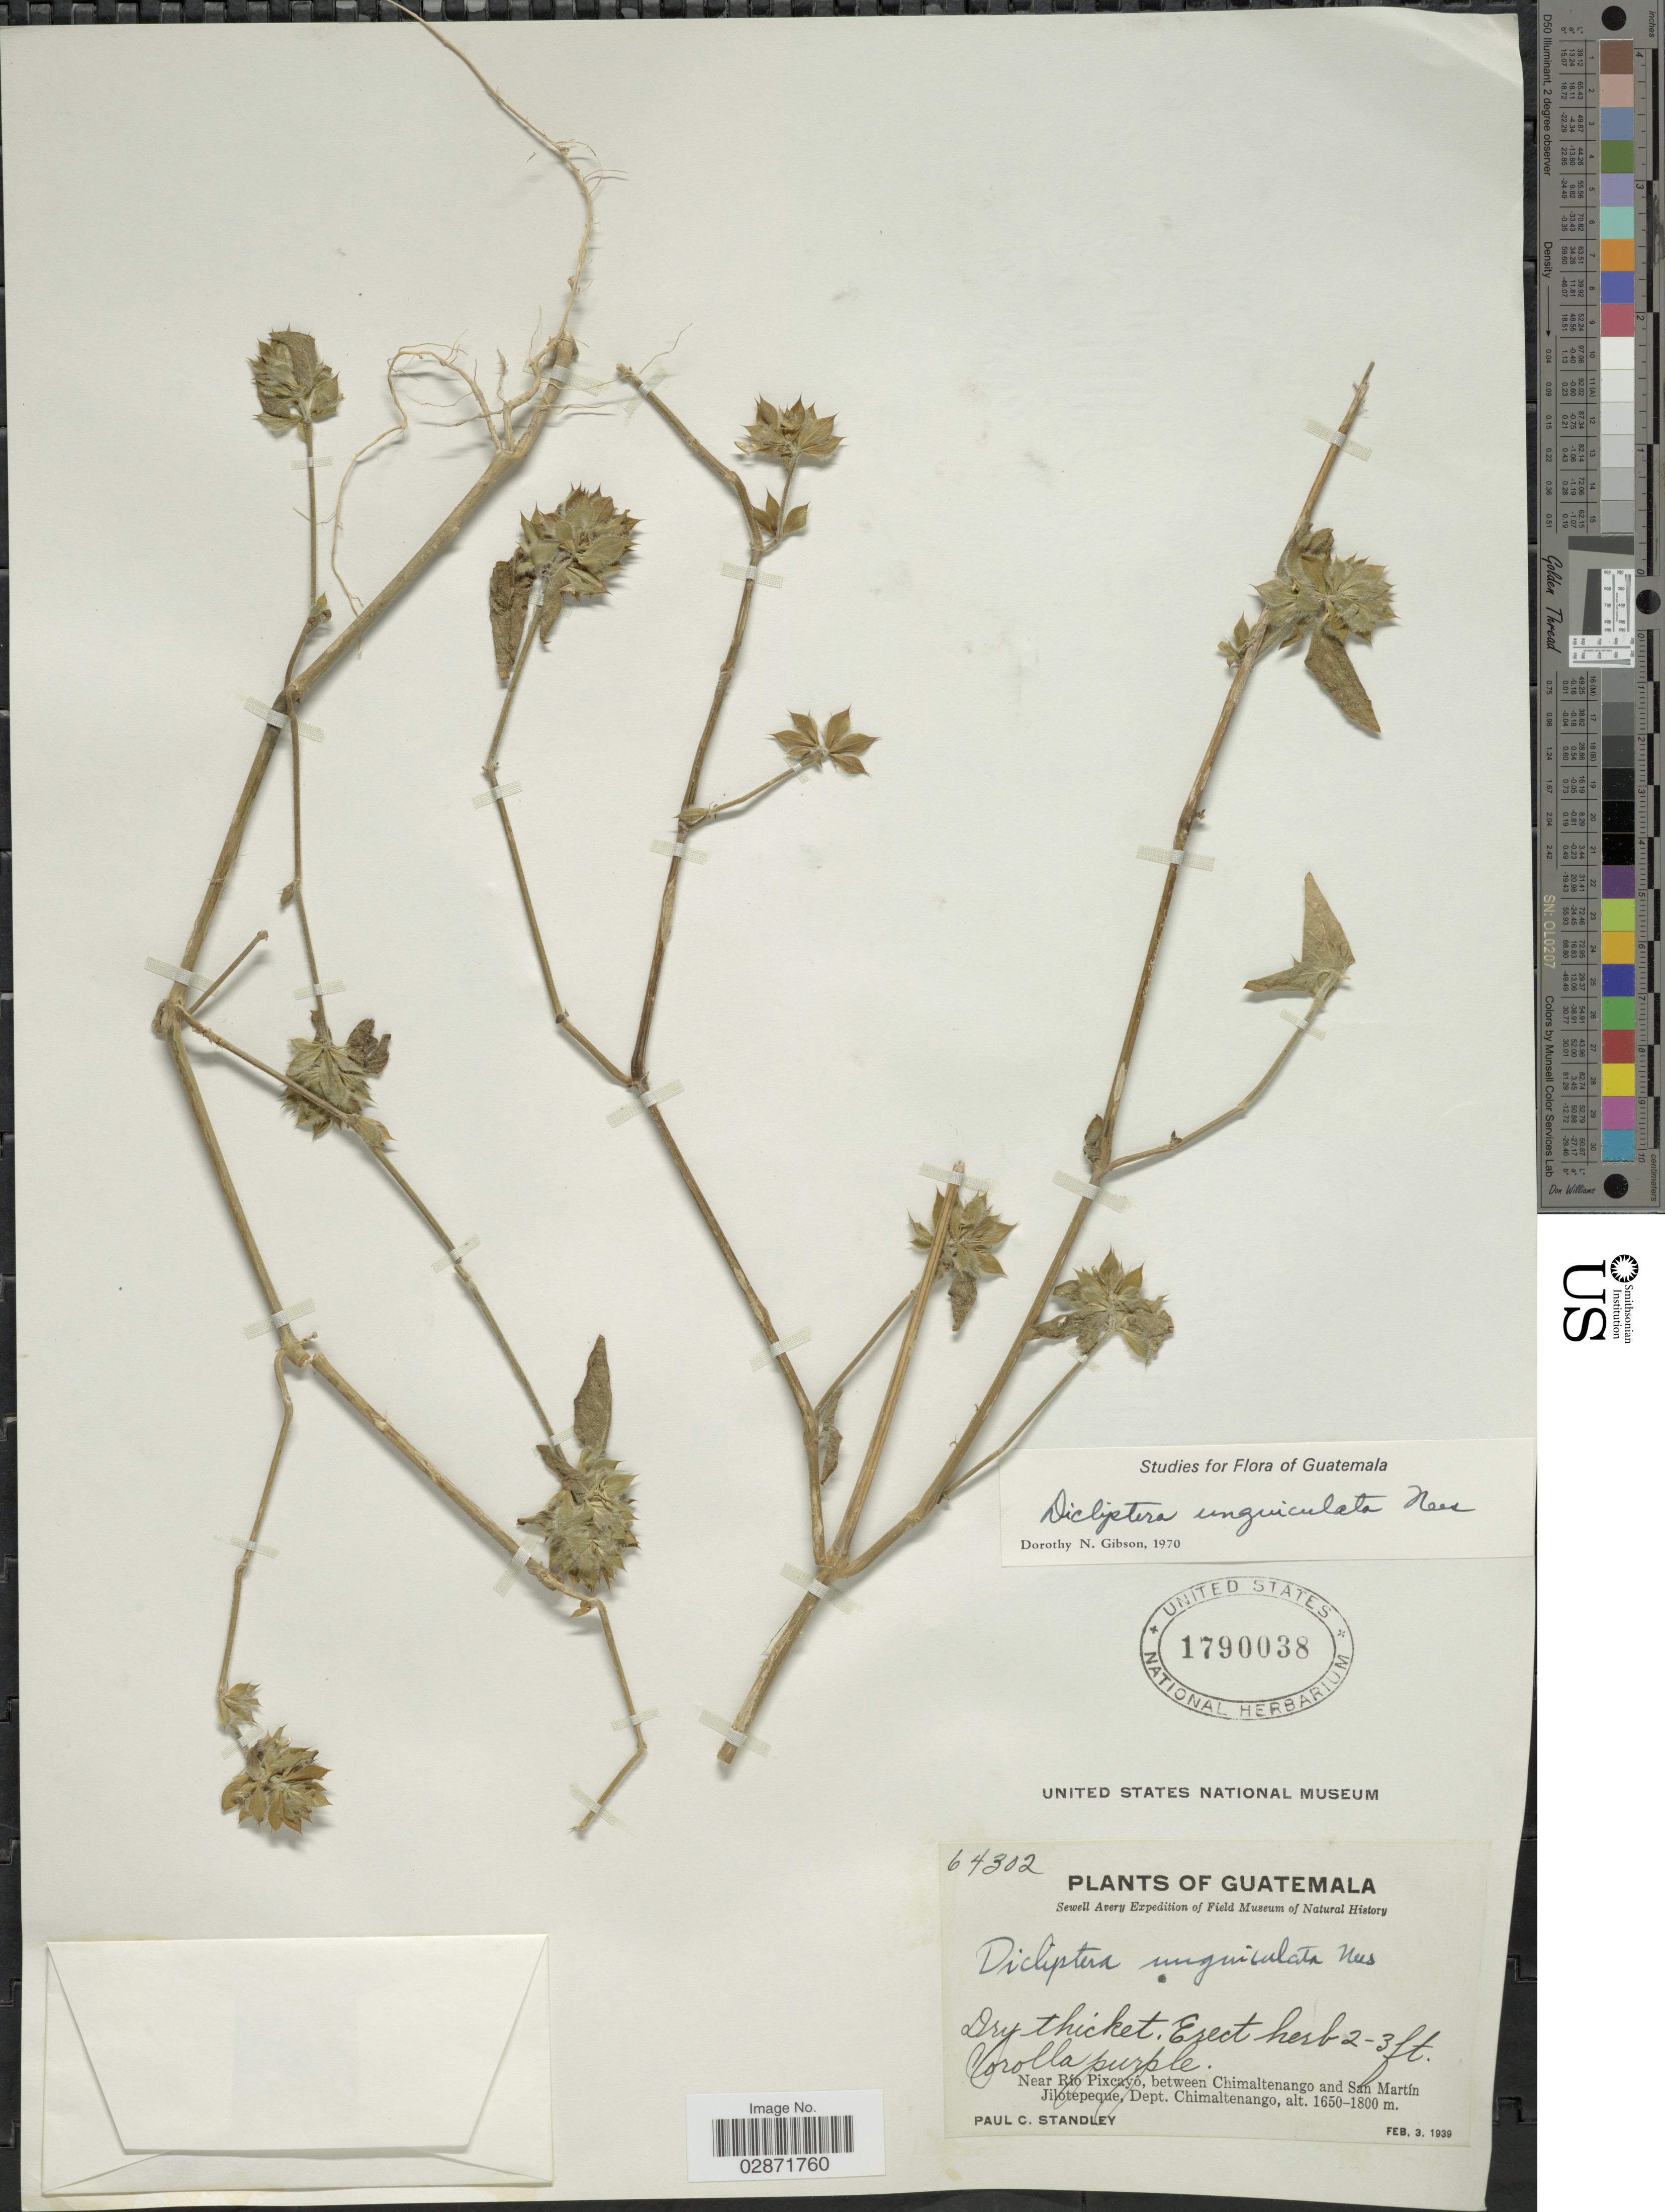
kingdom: Plantae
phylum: Tracheophyta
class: Magnoliopsida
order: Lamiales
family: Acanthaceae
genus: Dicliptera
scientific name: Dicliptera unguiculata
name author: Nees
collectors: P. C. Standley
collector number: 64302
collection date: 1939-02-03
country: Guatemala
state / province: Chimaltenango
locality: Near Río Pixcayo, between Chimaltenango and San Martín, Jilotepeque, Dept. Chimaltenango.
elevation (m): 1650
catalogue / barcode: US 1790038